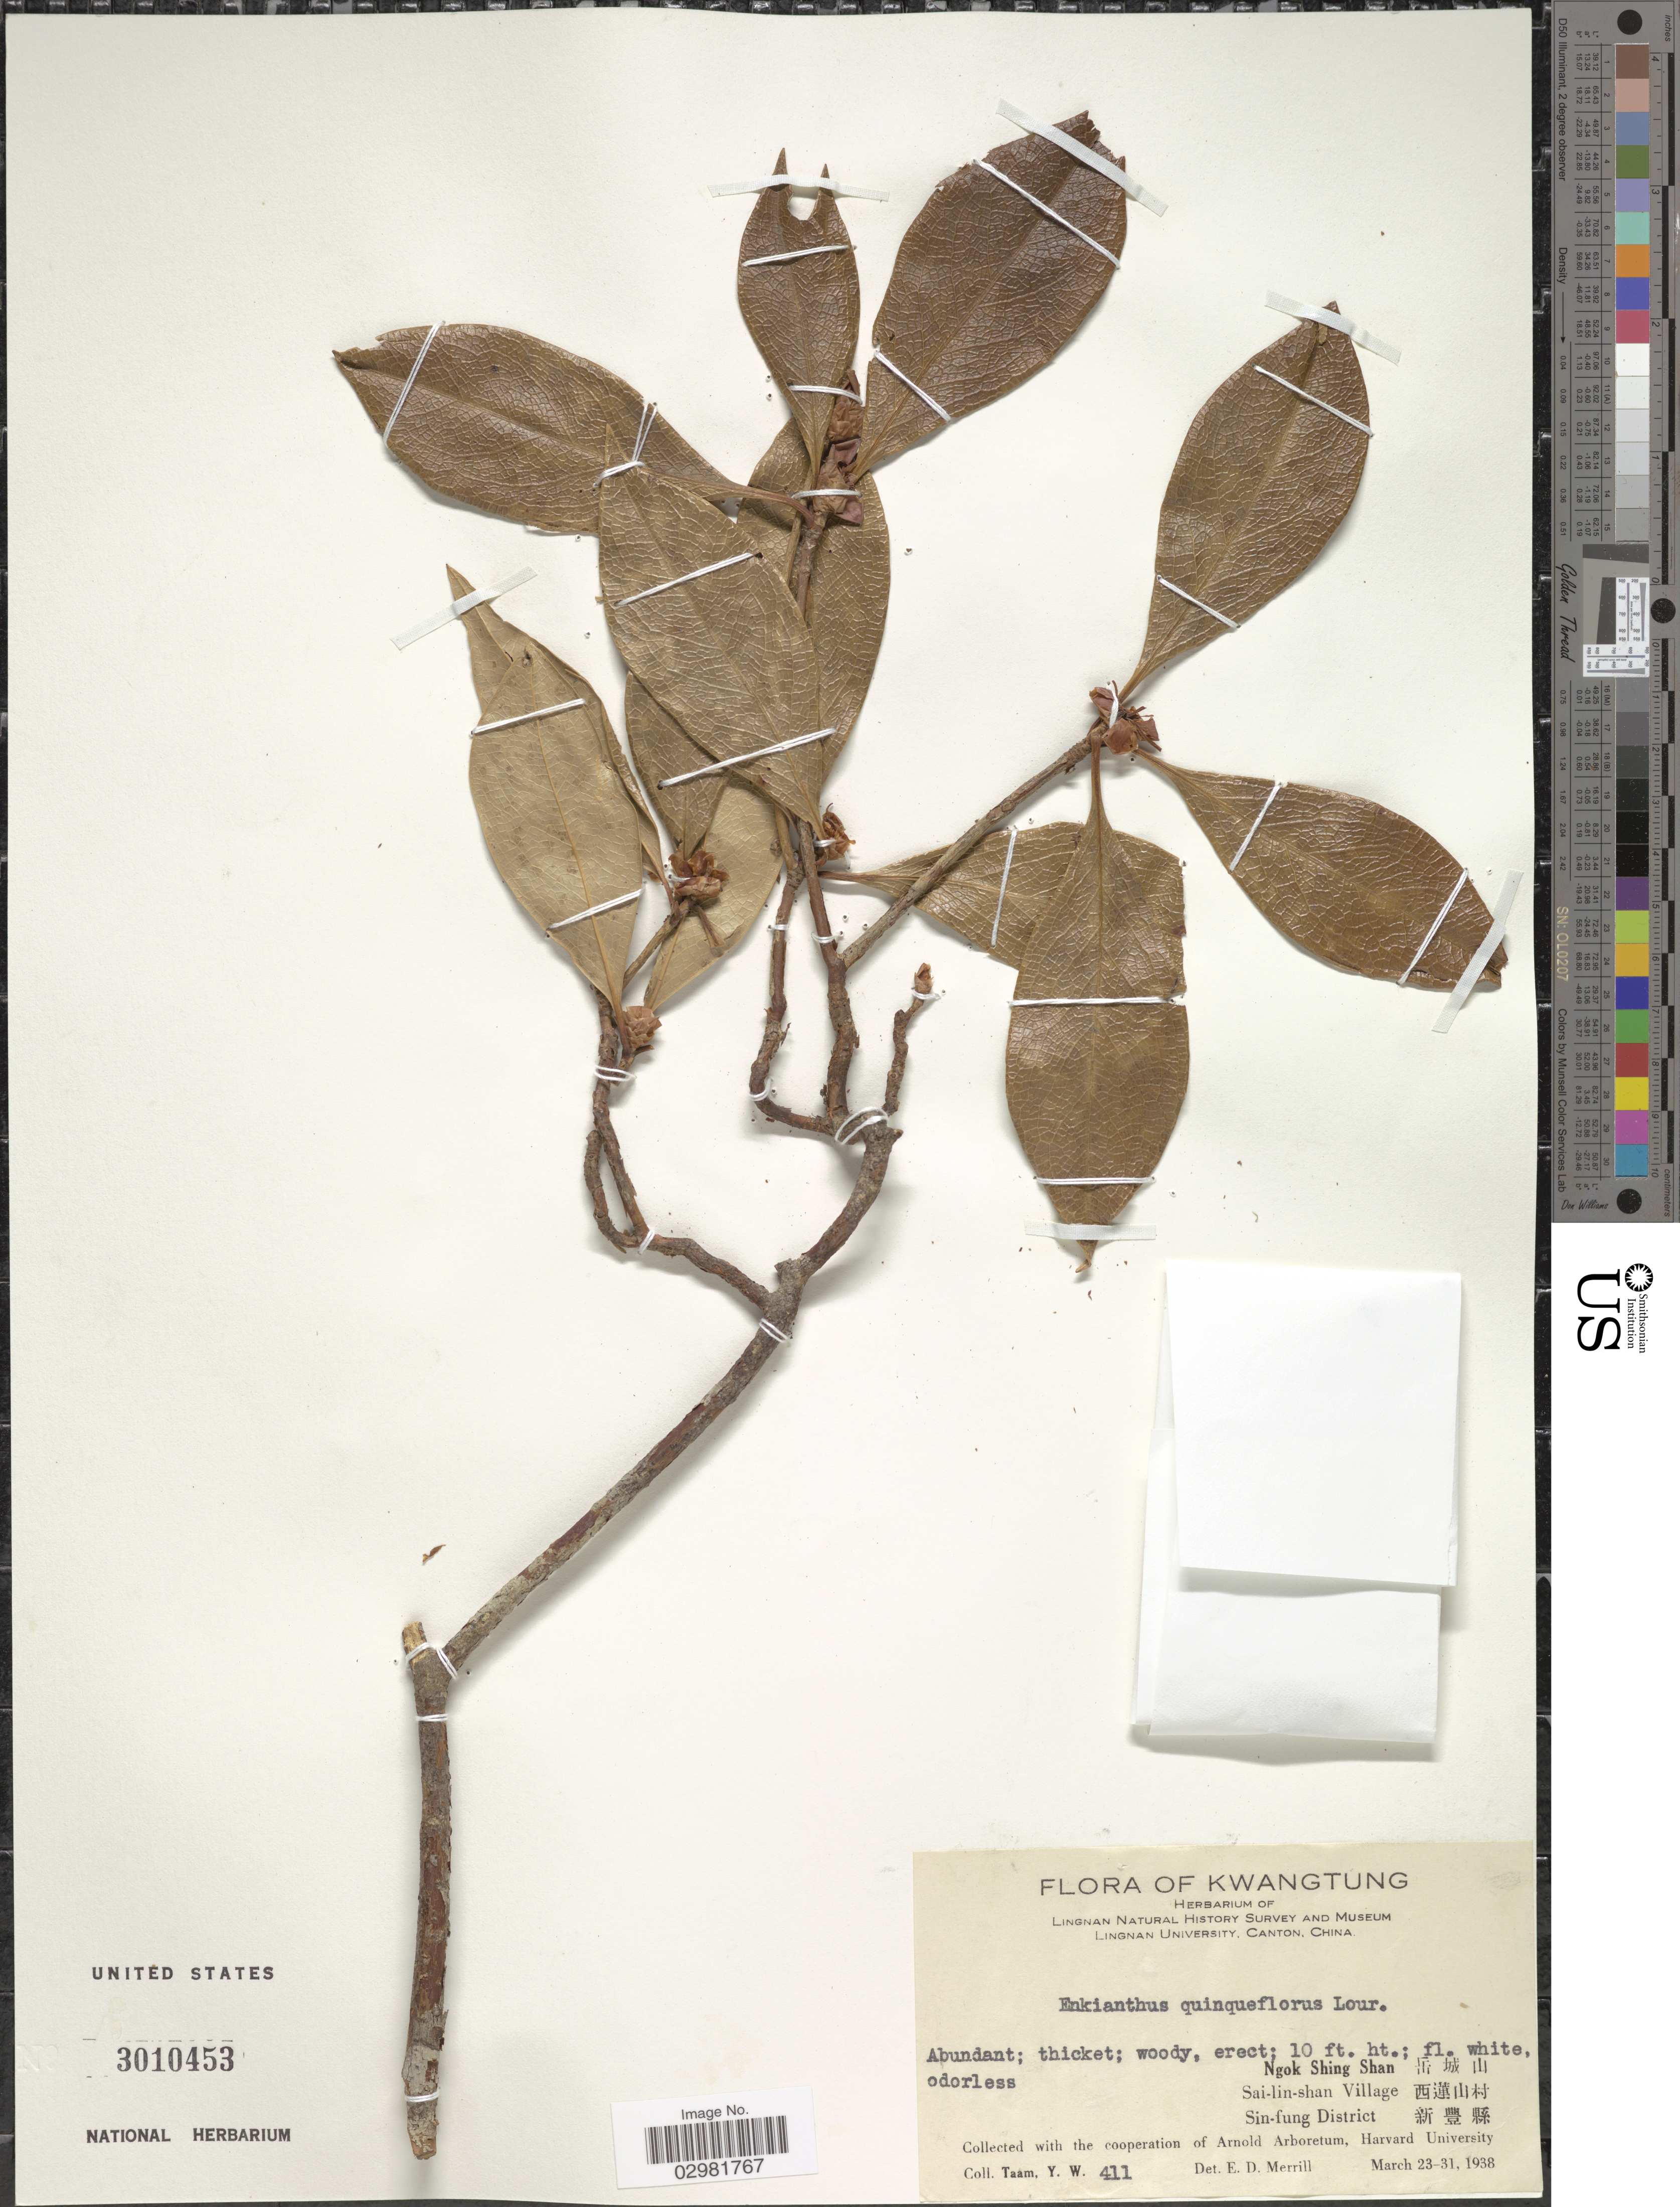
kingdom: Plantae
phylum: Tracheophyta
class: Magnoliopsida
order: Ericales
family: Ericaceae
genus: Enkianthus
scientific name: Enkianthus quinqueflorus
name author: Lour.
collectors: Y. W. Taam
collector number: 411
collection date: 1938-03-23/1938-03-31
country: China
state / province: Guangdong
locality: Kwangtung. Ngok Shing Shan, Sai-lin Village, Sin-fung District.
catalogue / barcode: US 3010453